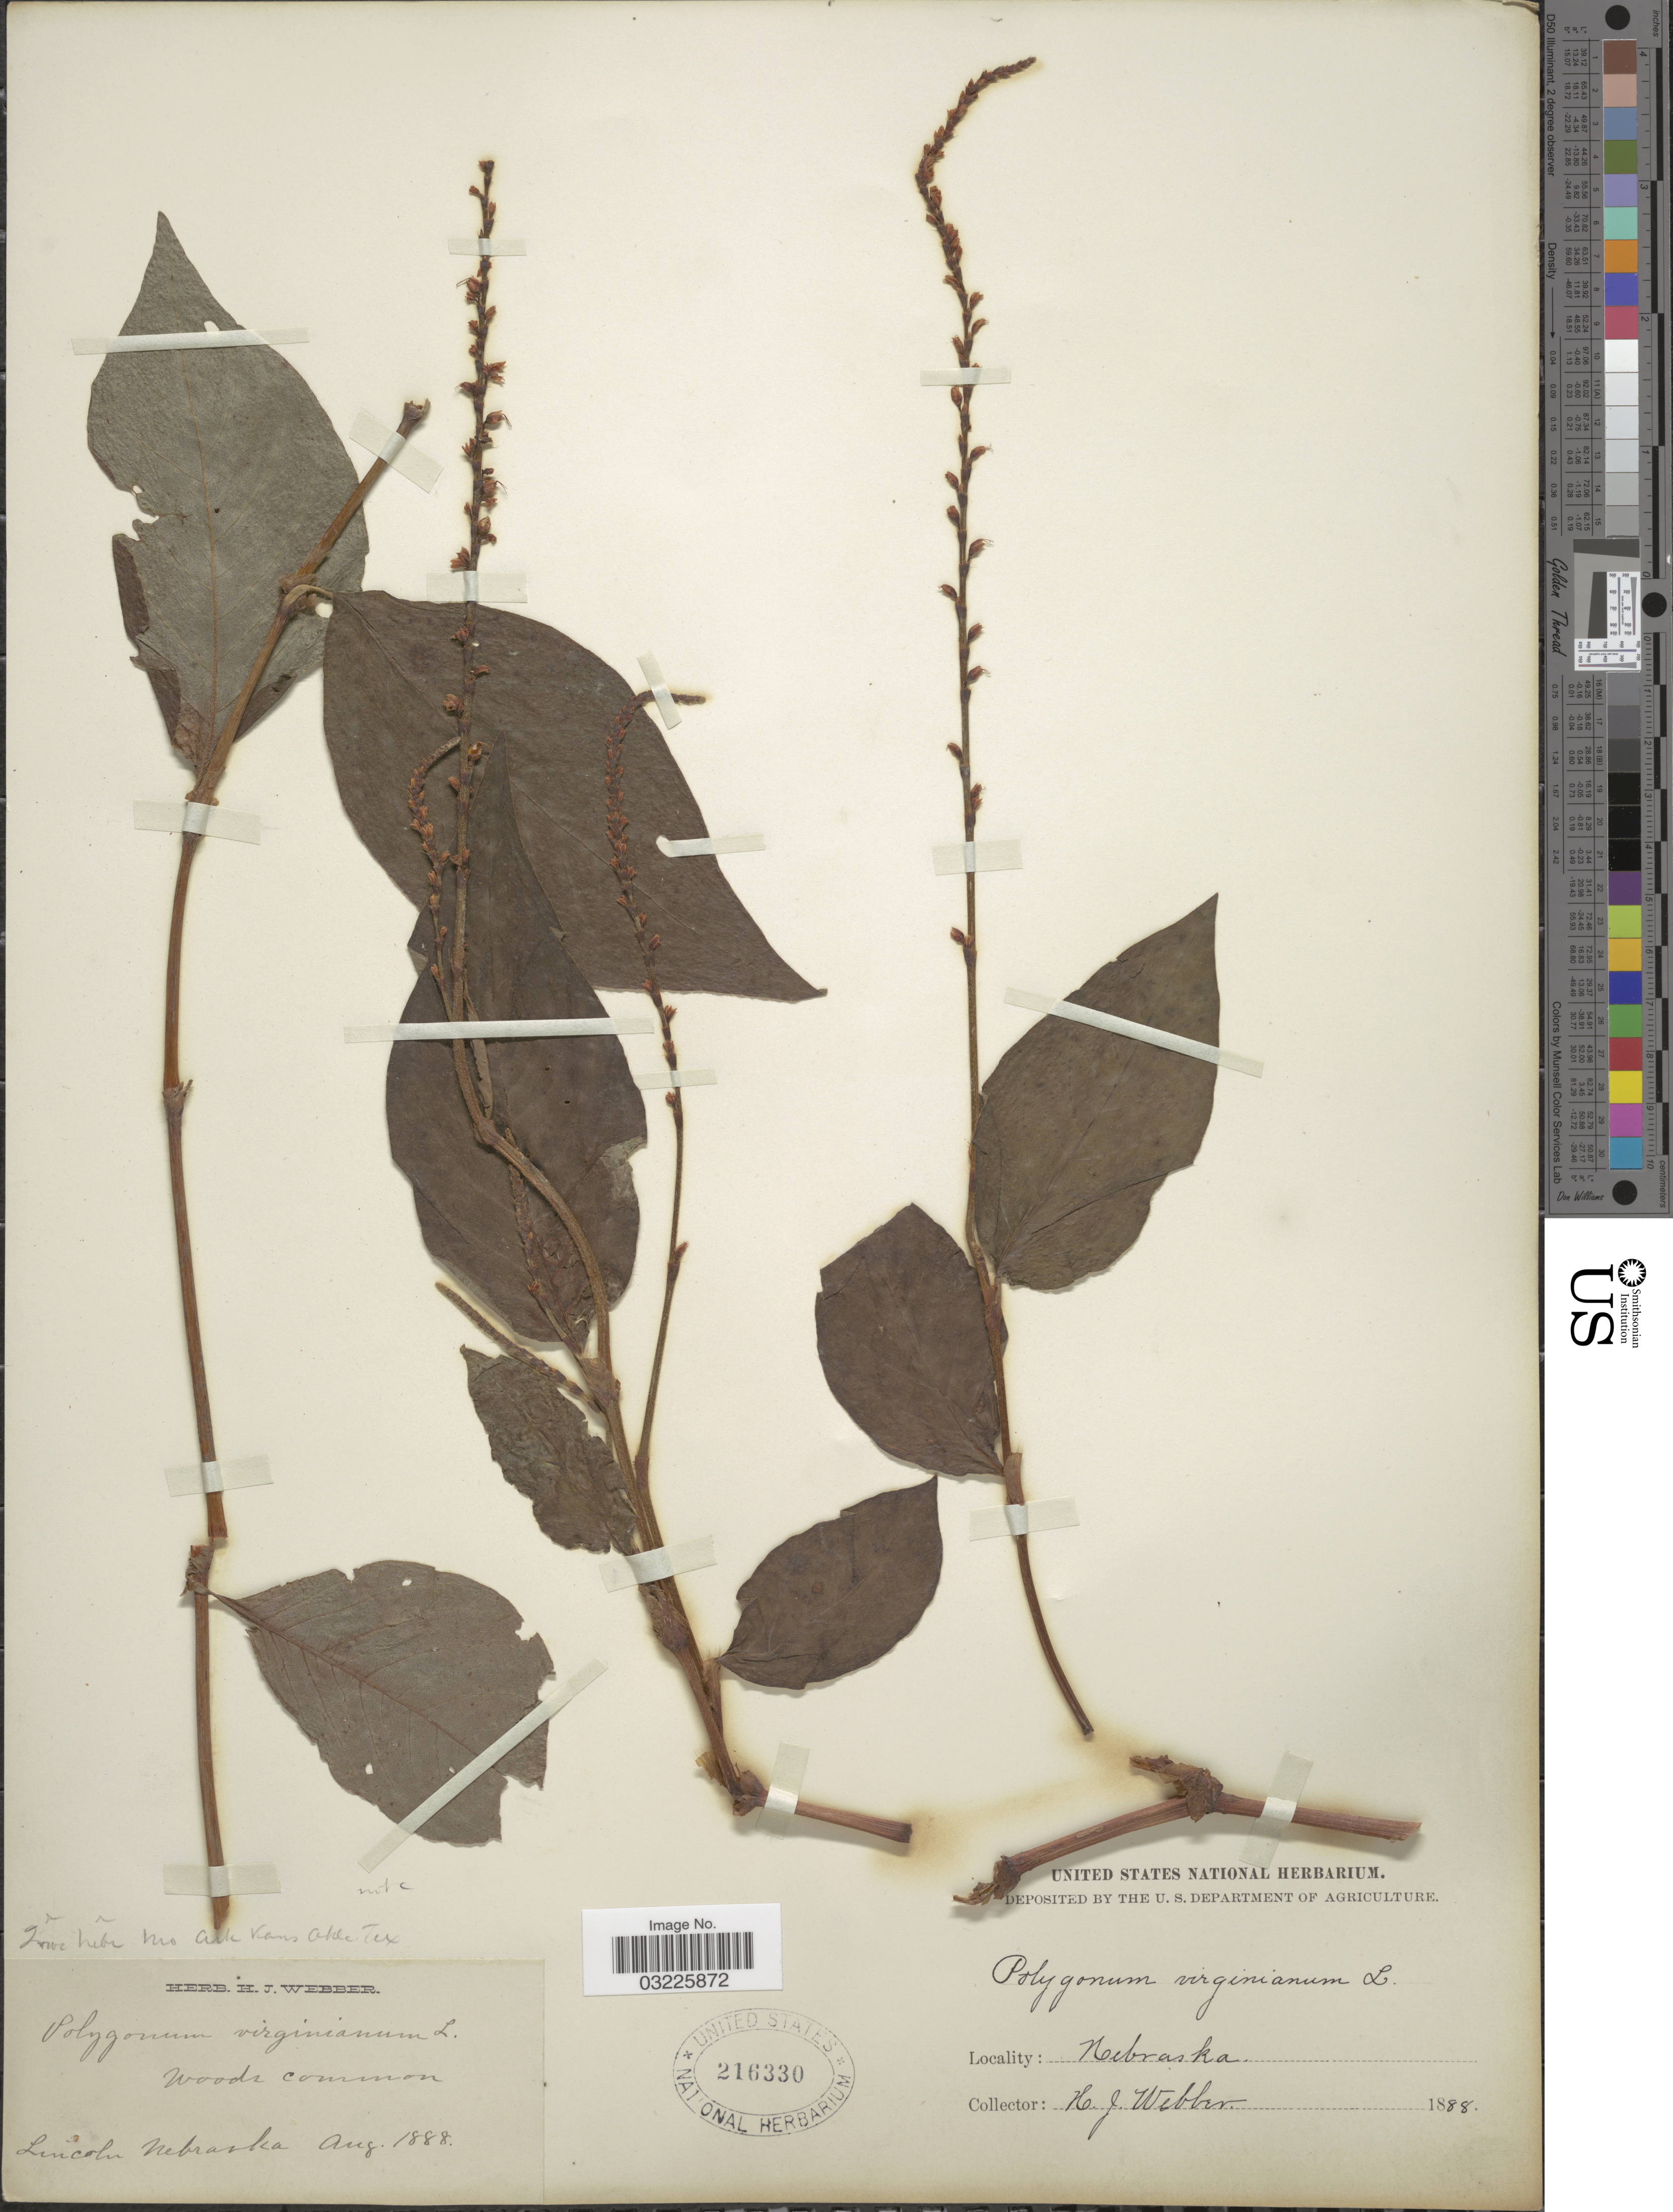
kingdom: Plantae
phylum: Tracheophyta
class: Magnoliopsida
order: Caryophyllales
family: Polygonaceae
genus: Persicaria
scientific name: Persicaria virginiana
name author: (L.) Gaertn.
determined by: Atha, D. E.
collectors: H. Webber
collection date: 1888-08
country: United States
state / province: Nebraska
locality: Lincoln.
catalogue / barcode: US 216330